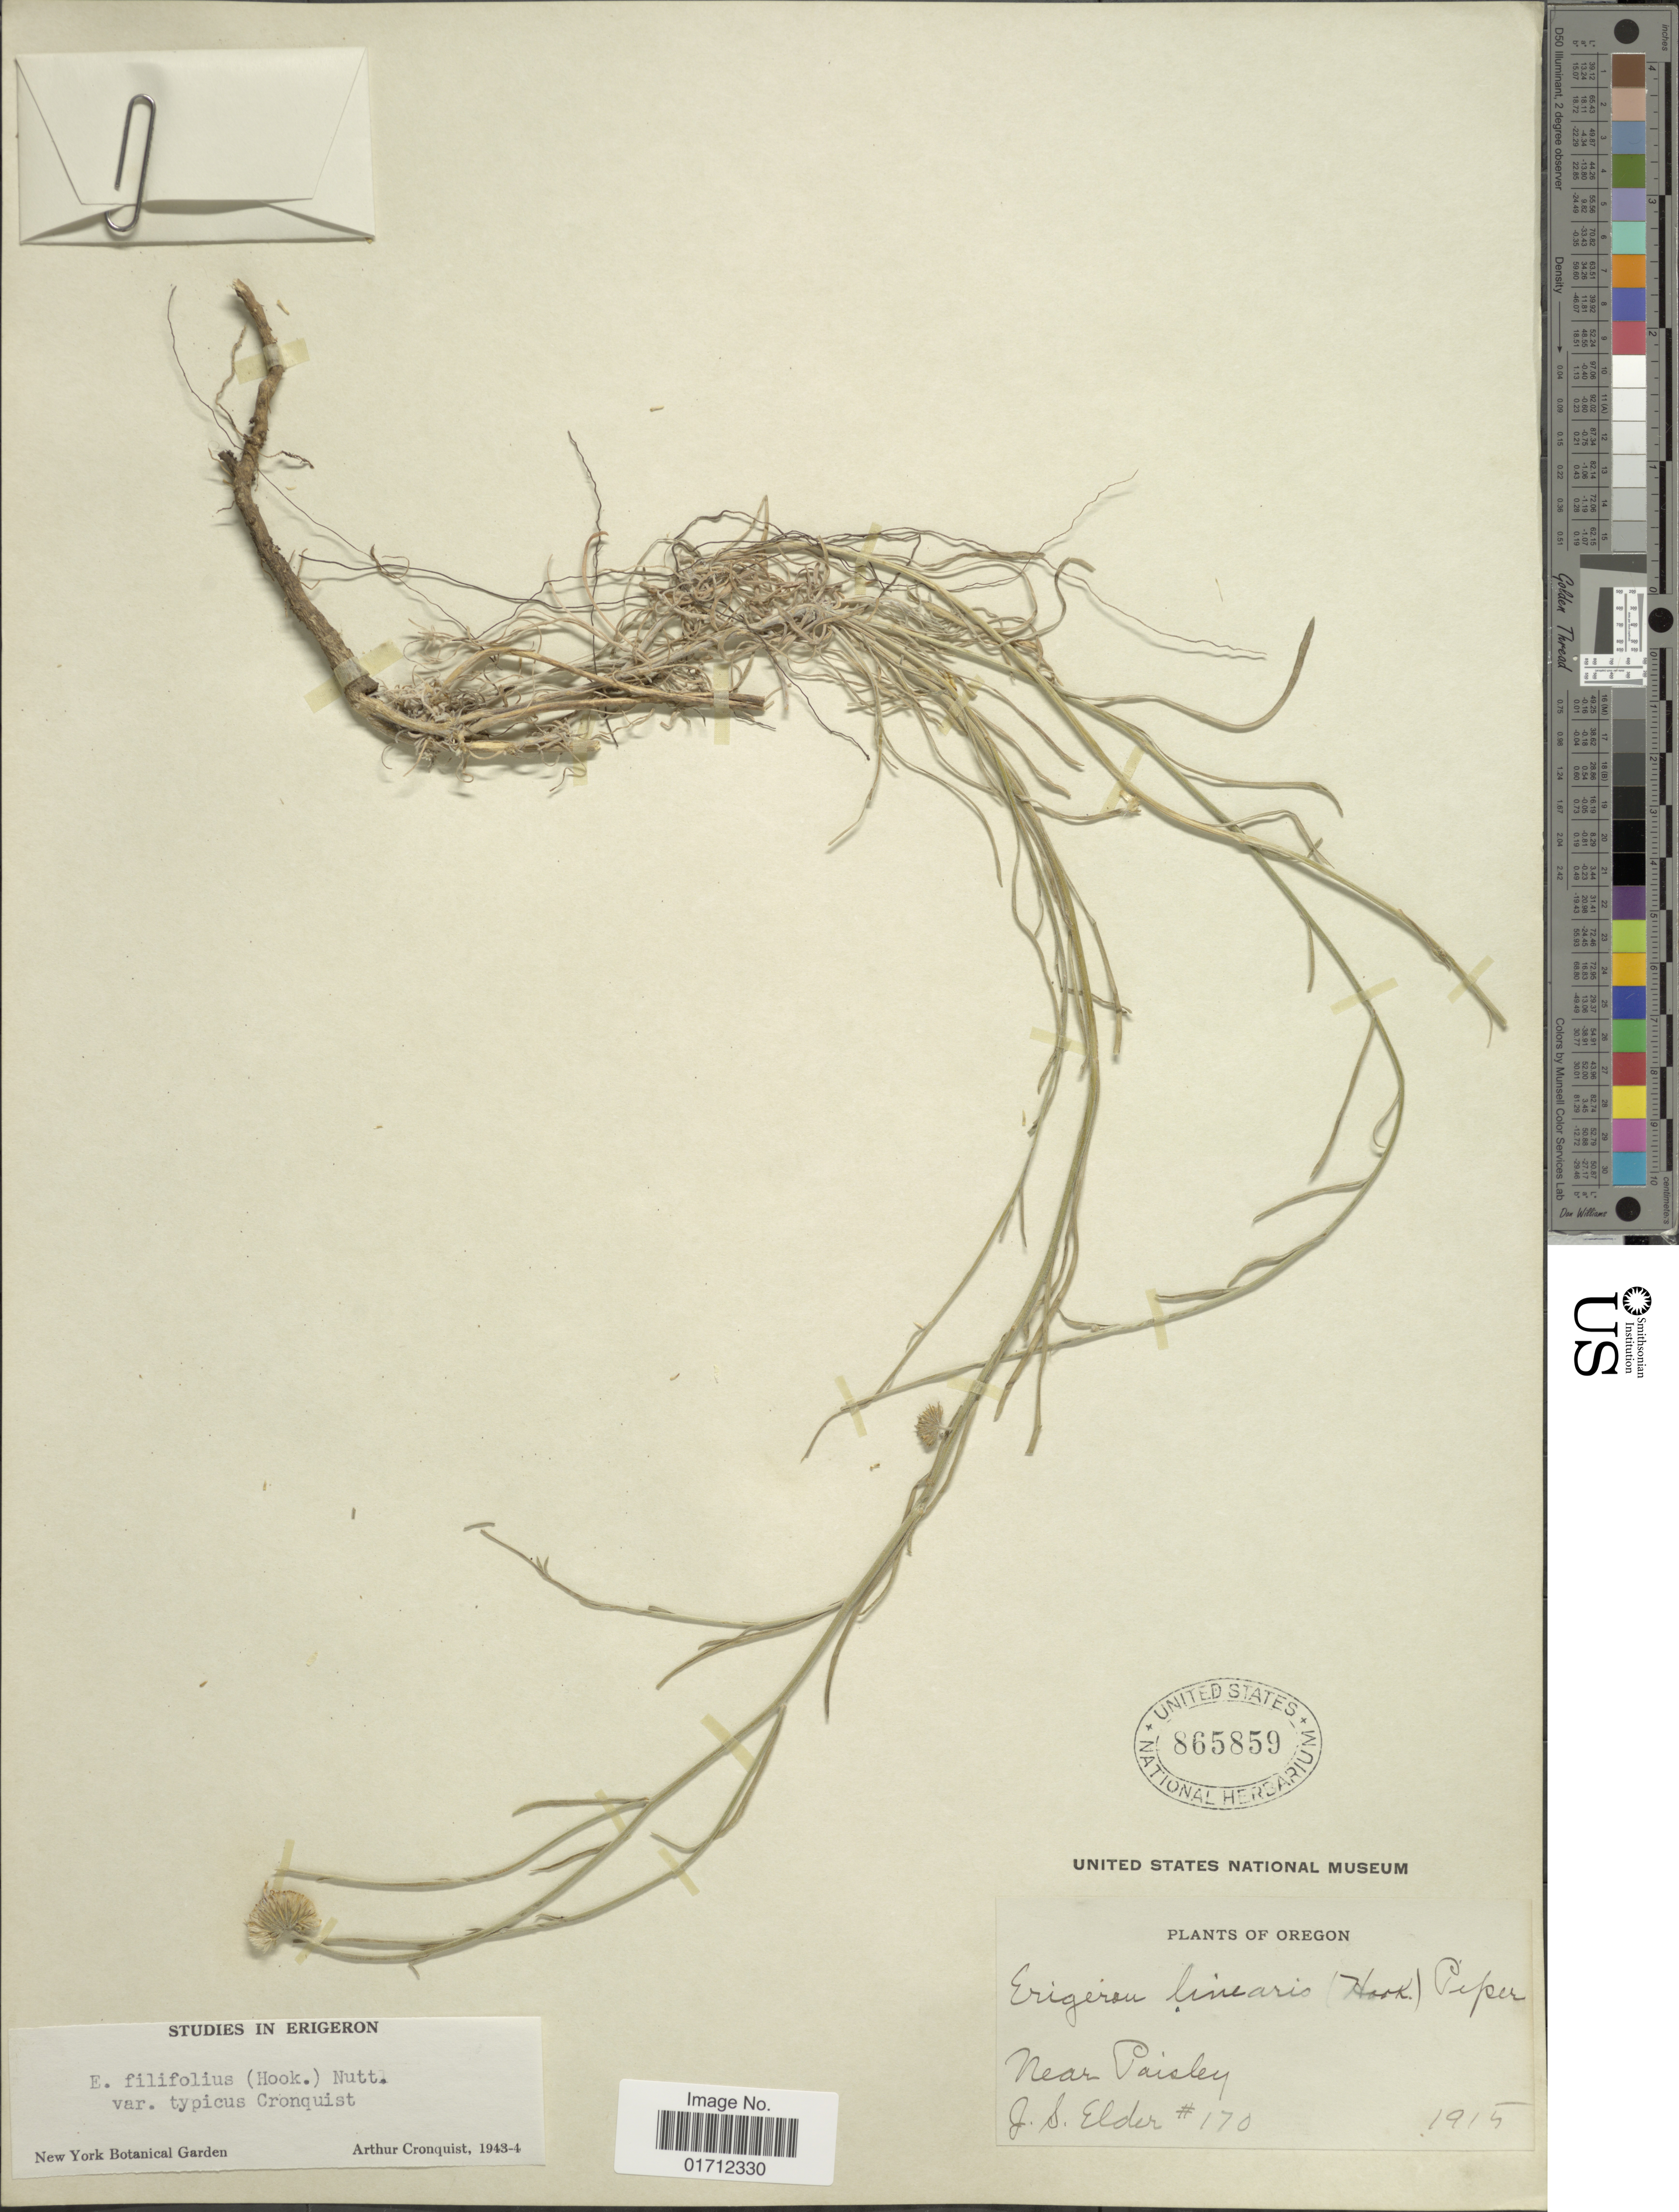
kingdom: Plantae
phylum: Tracheophyta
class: Magnoliopsida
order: Asterales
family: Asteraceae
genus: Erigeron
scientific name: Erigeron filifolius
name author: (Hook.) Nutt.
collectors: J. Elder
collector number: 170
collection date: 1915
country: United States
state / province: Oregon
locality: Near Paisley.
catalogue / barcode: US 865859